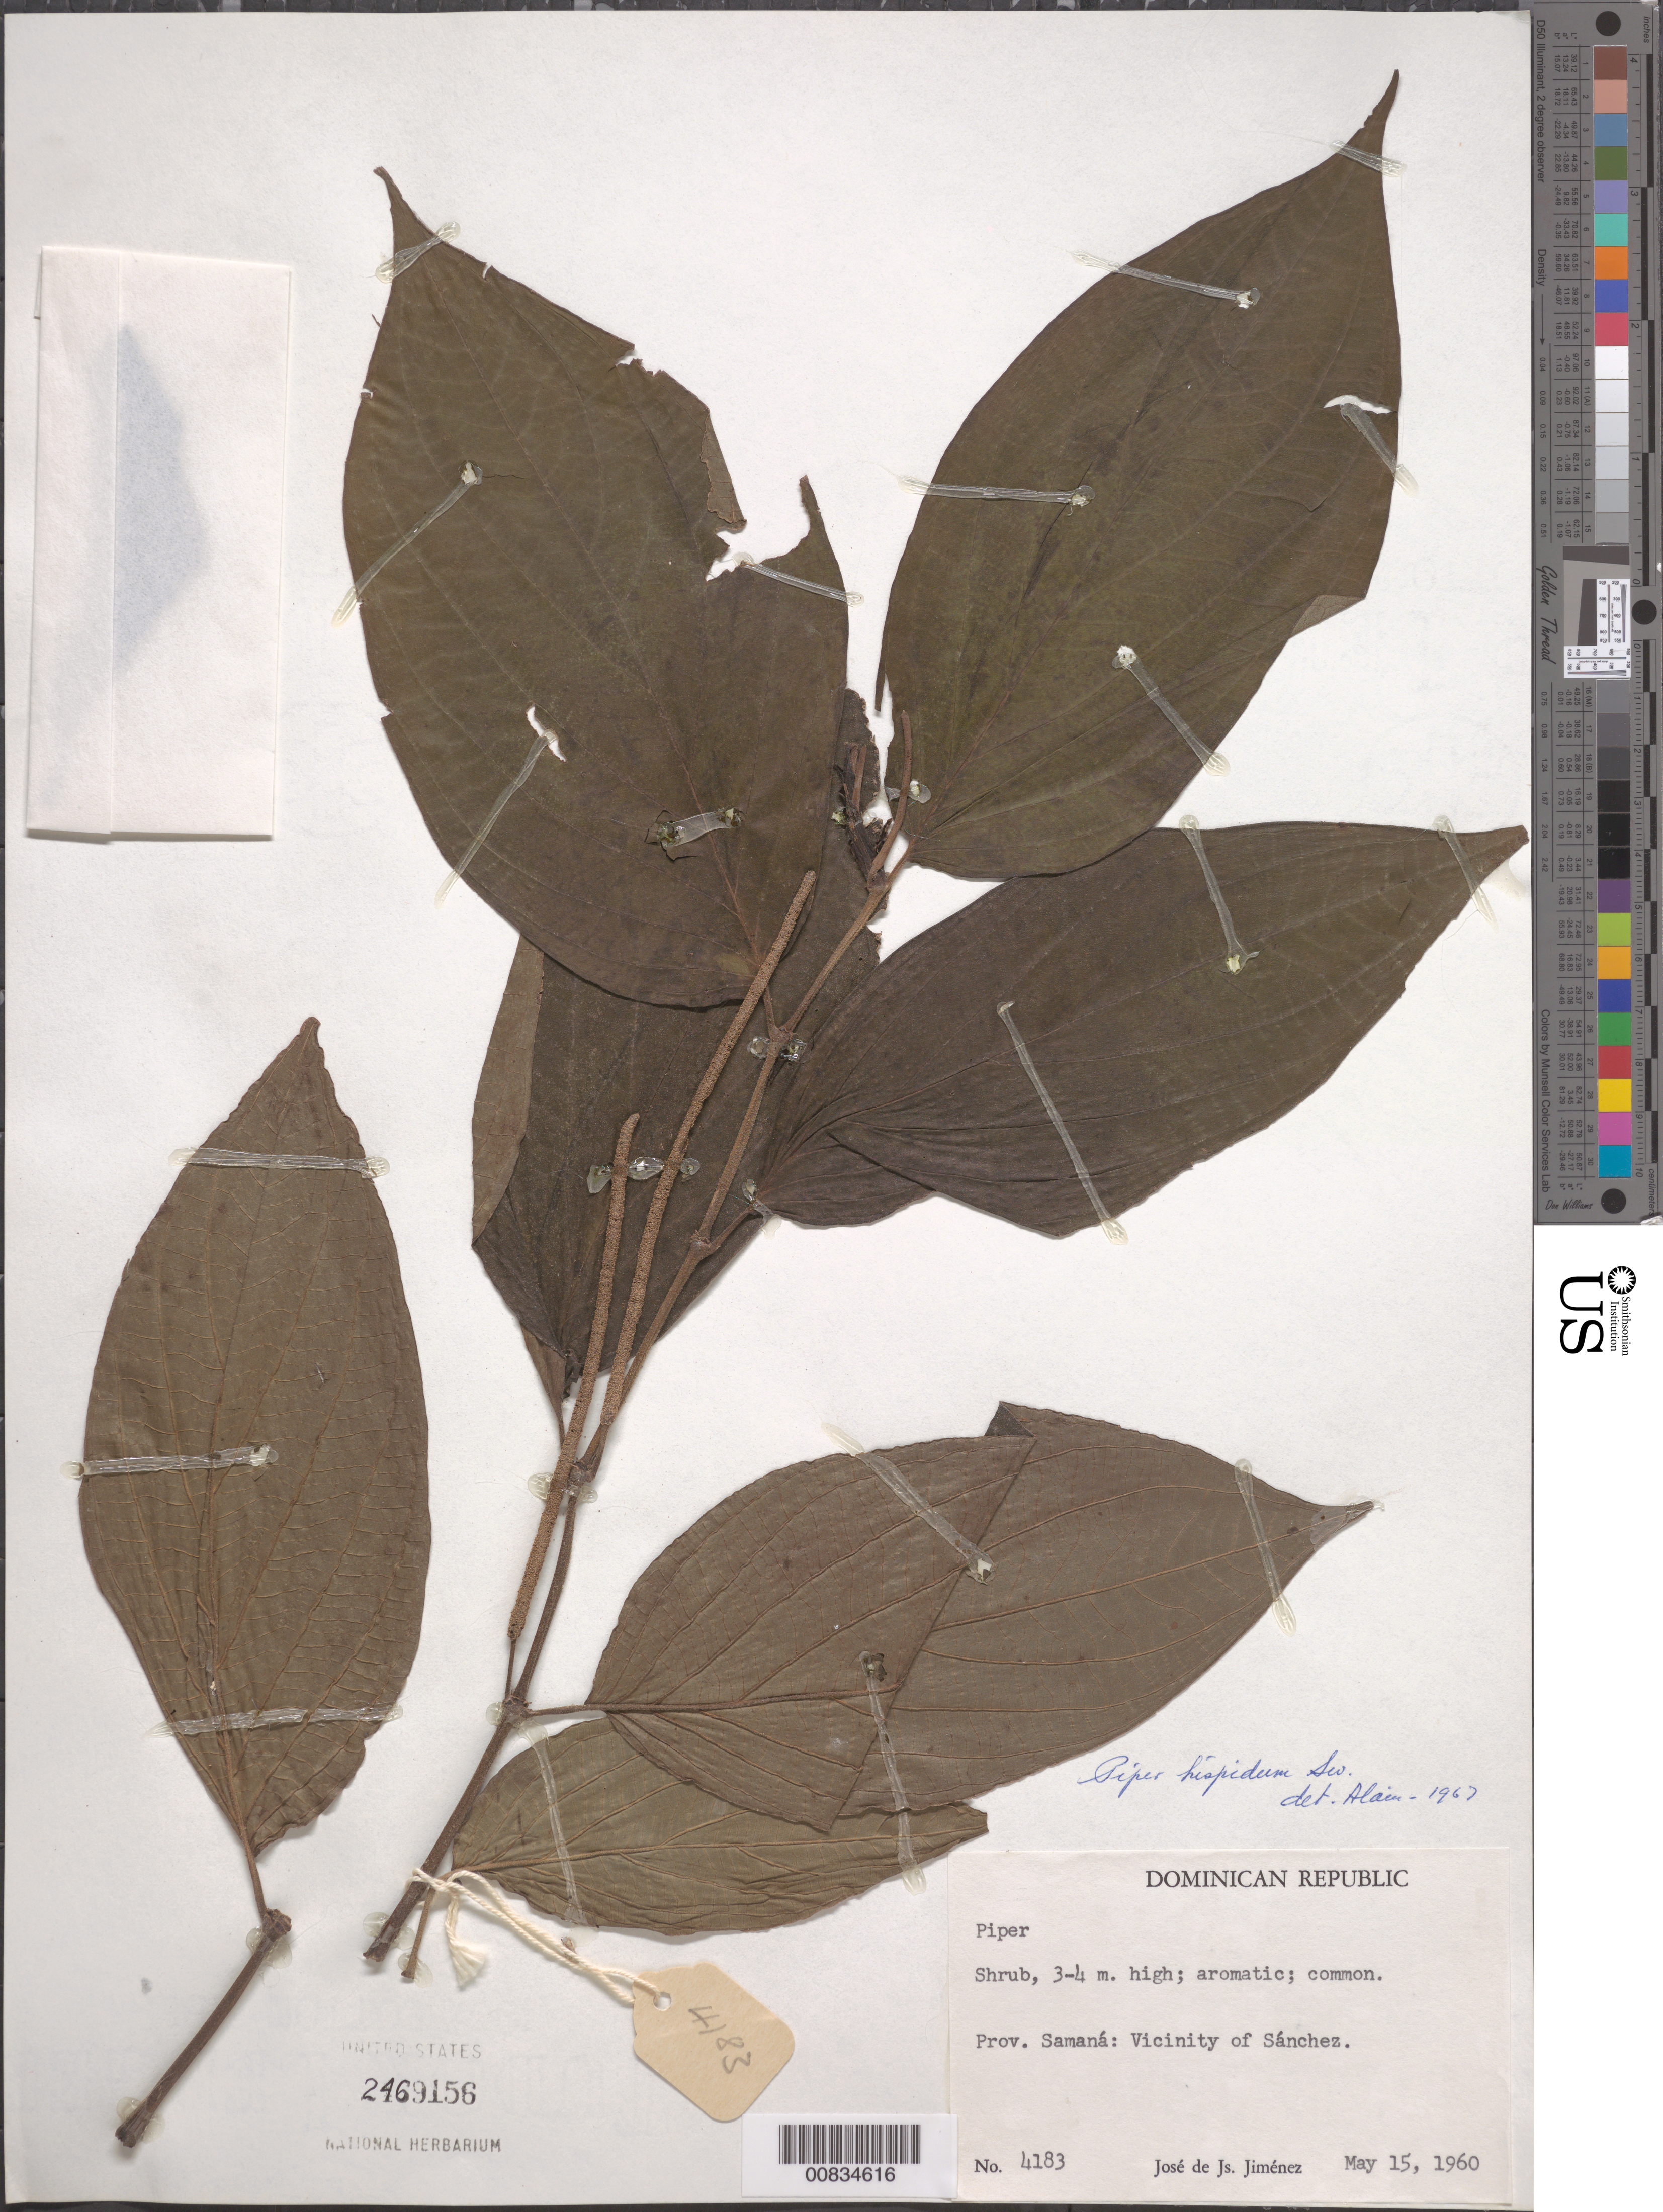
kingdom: Plantae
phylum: Tracheophyta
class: Magnoliopsida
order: Piperales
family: Piperaceae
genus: Piper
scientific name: Piper hispidum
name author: Sw.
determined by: Liogier, Alain H.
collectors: J. J. Jiménez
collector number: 4183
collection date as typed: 15 May 1960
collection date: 1960-05-15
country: Dominican Republic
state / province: Samana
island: Hispaniola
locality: Vicinity of Sánchez.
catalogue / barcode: US 2469156